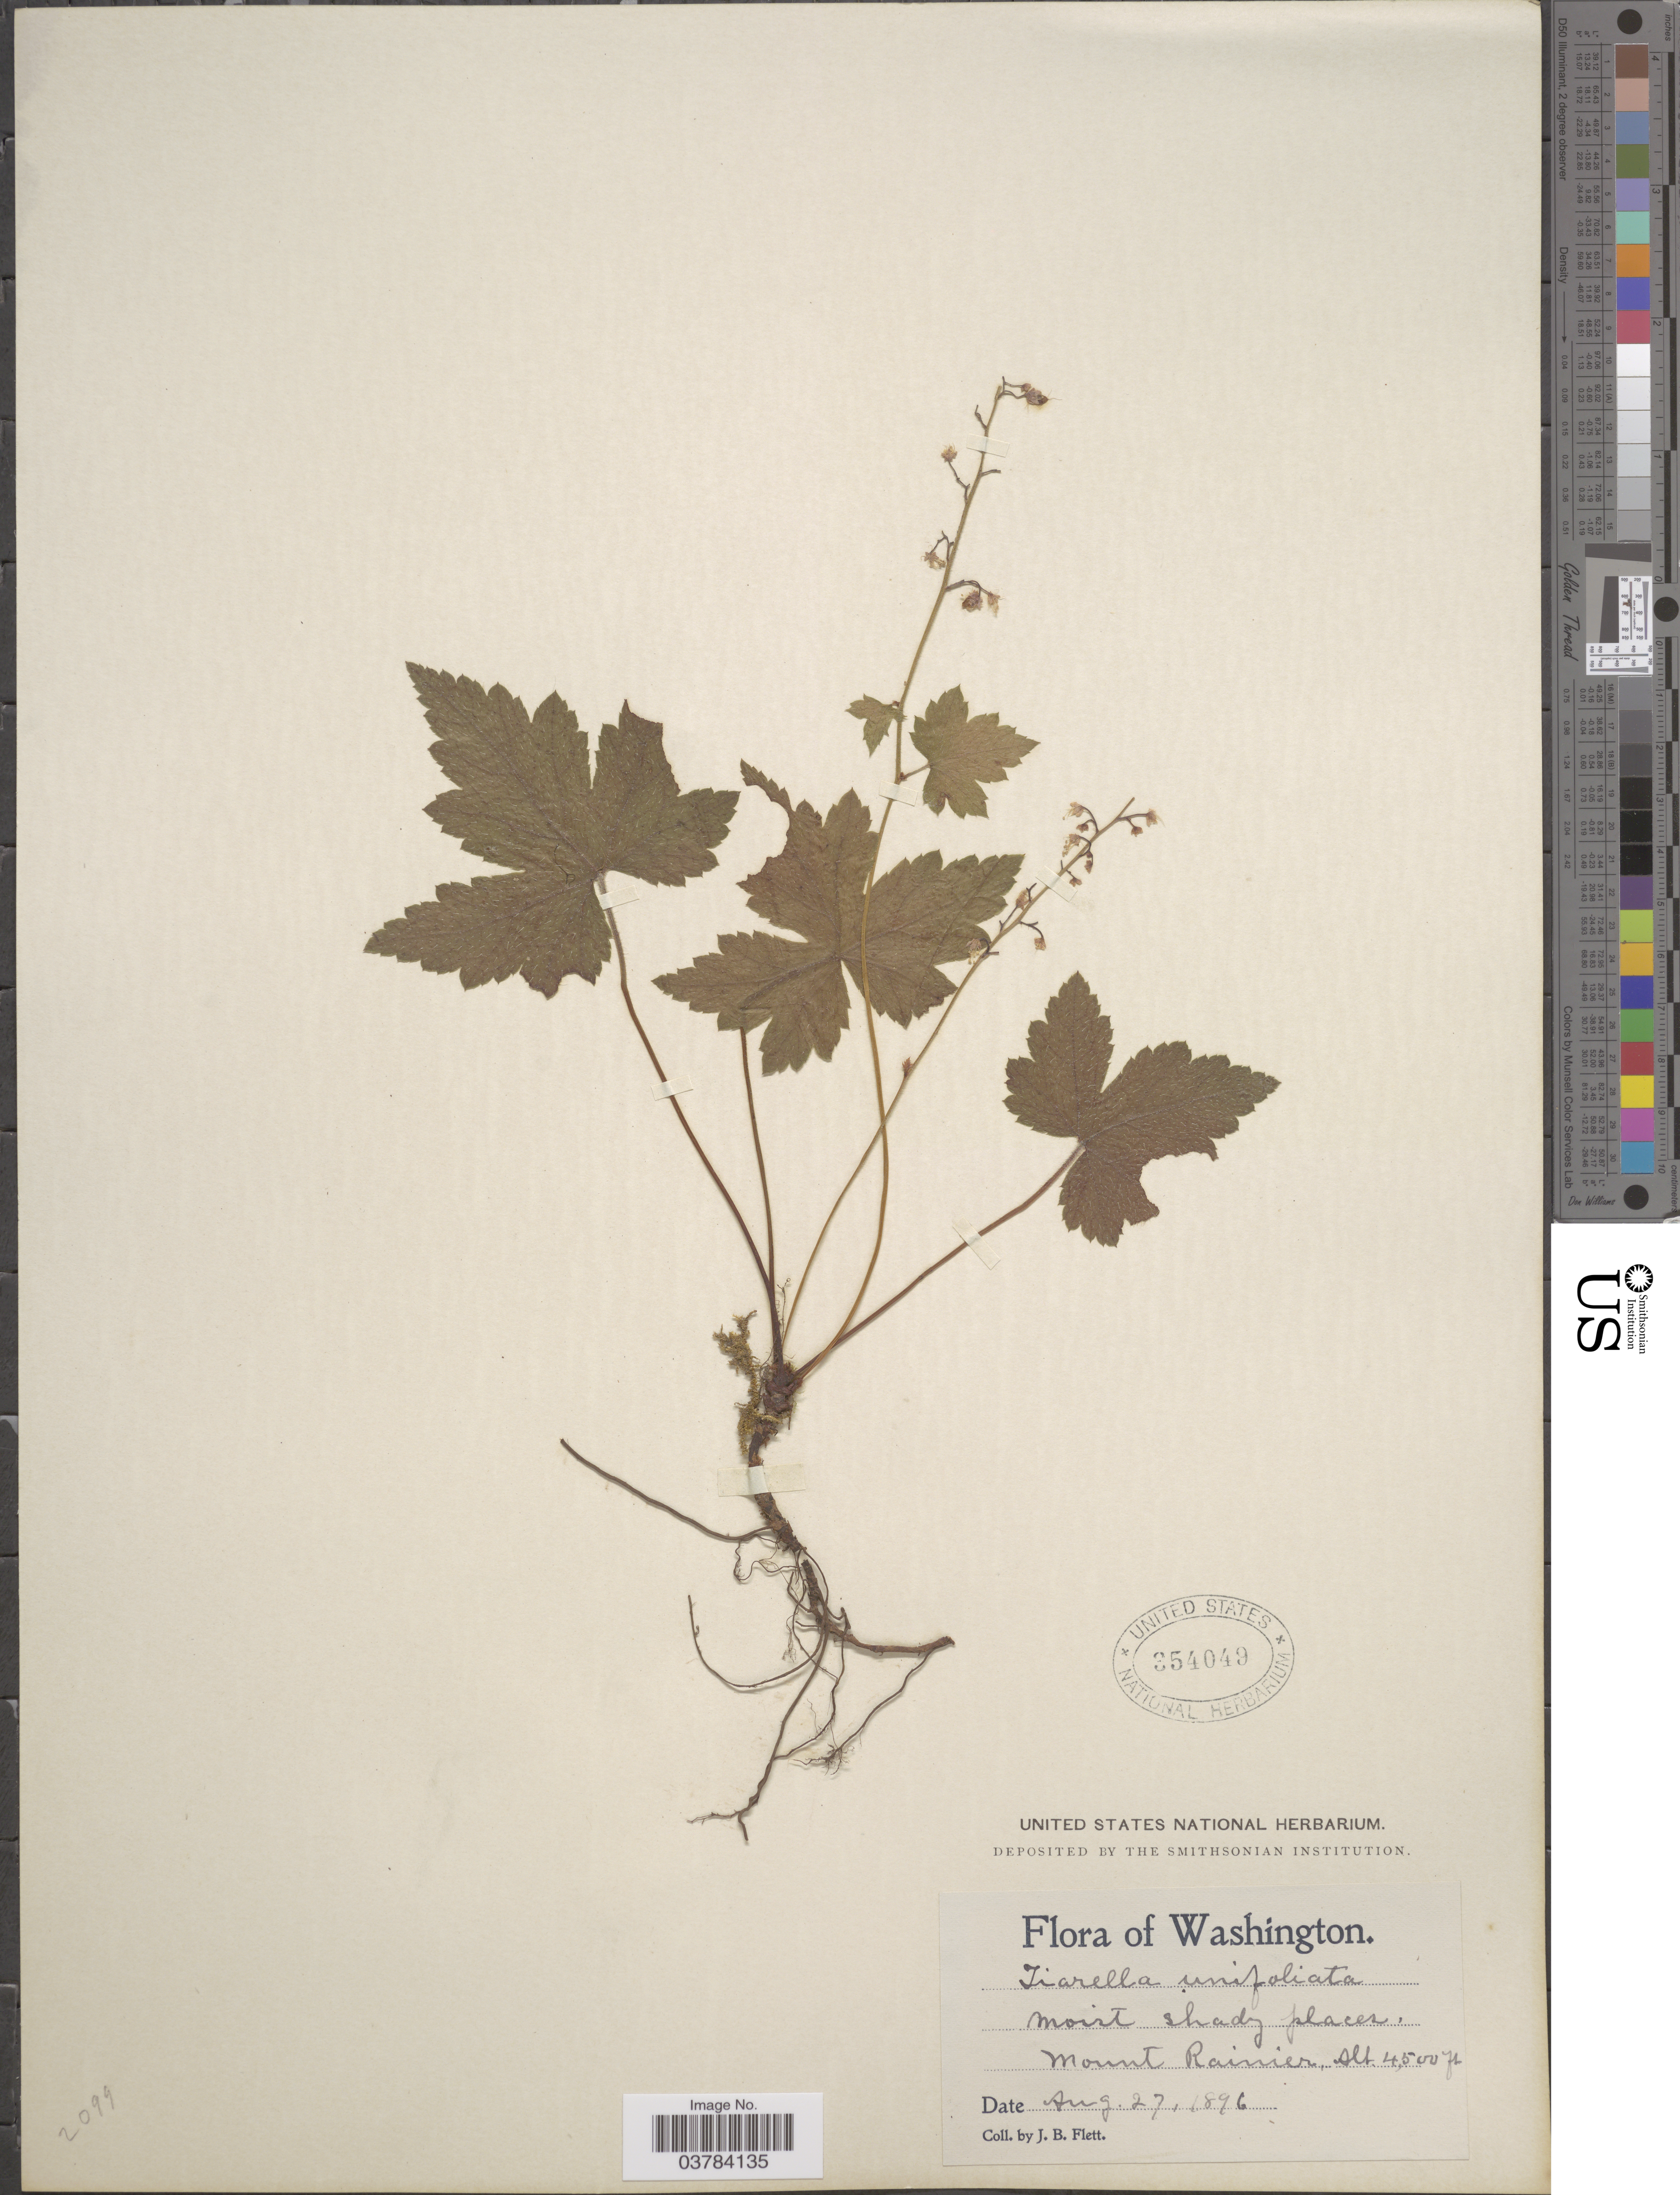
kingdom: Plantae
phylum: Tracheophyta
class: Magnoliopsida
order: Saxifragales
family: Saxifragaceae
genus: Tiarella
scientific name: Tiarella unifoliata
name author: Hook.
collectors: J. Flett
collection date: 1896-08-27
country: United States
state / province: Washington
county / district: Pierce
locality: Mount Rainier.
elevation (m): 1372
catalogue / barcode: US 354049